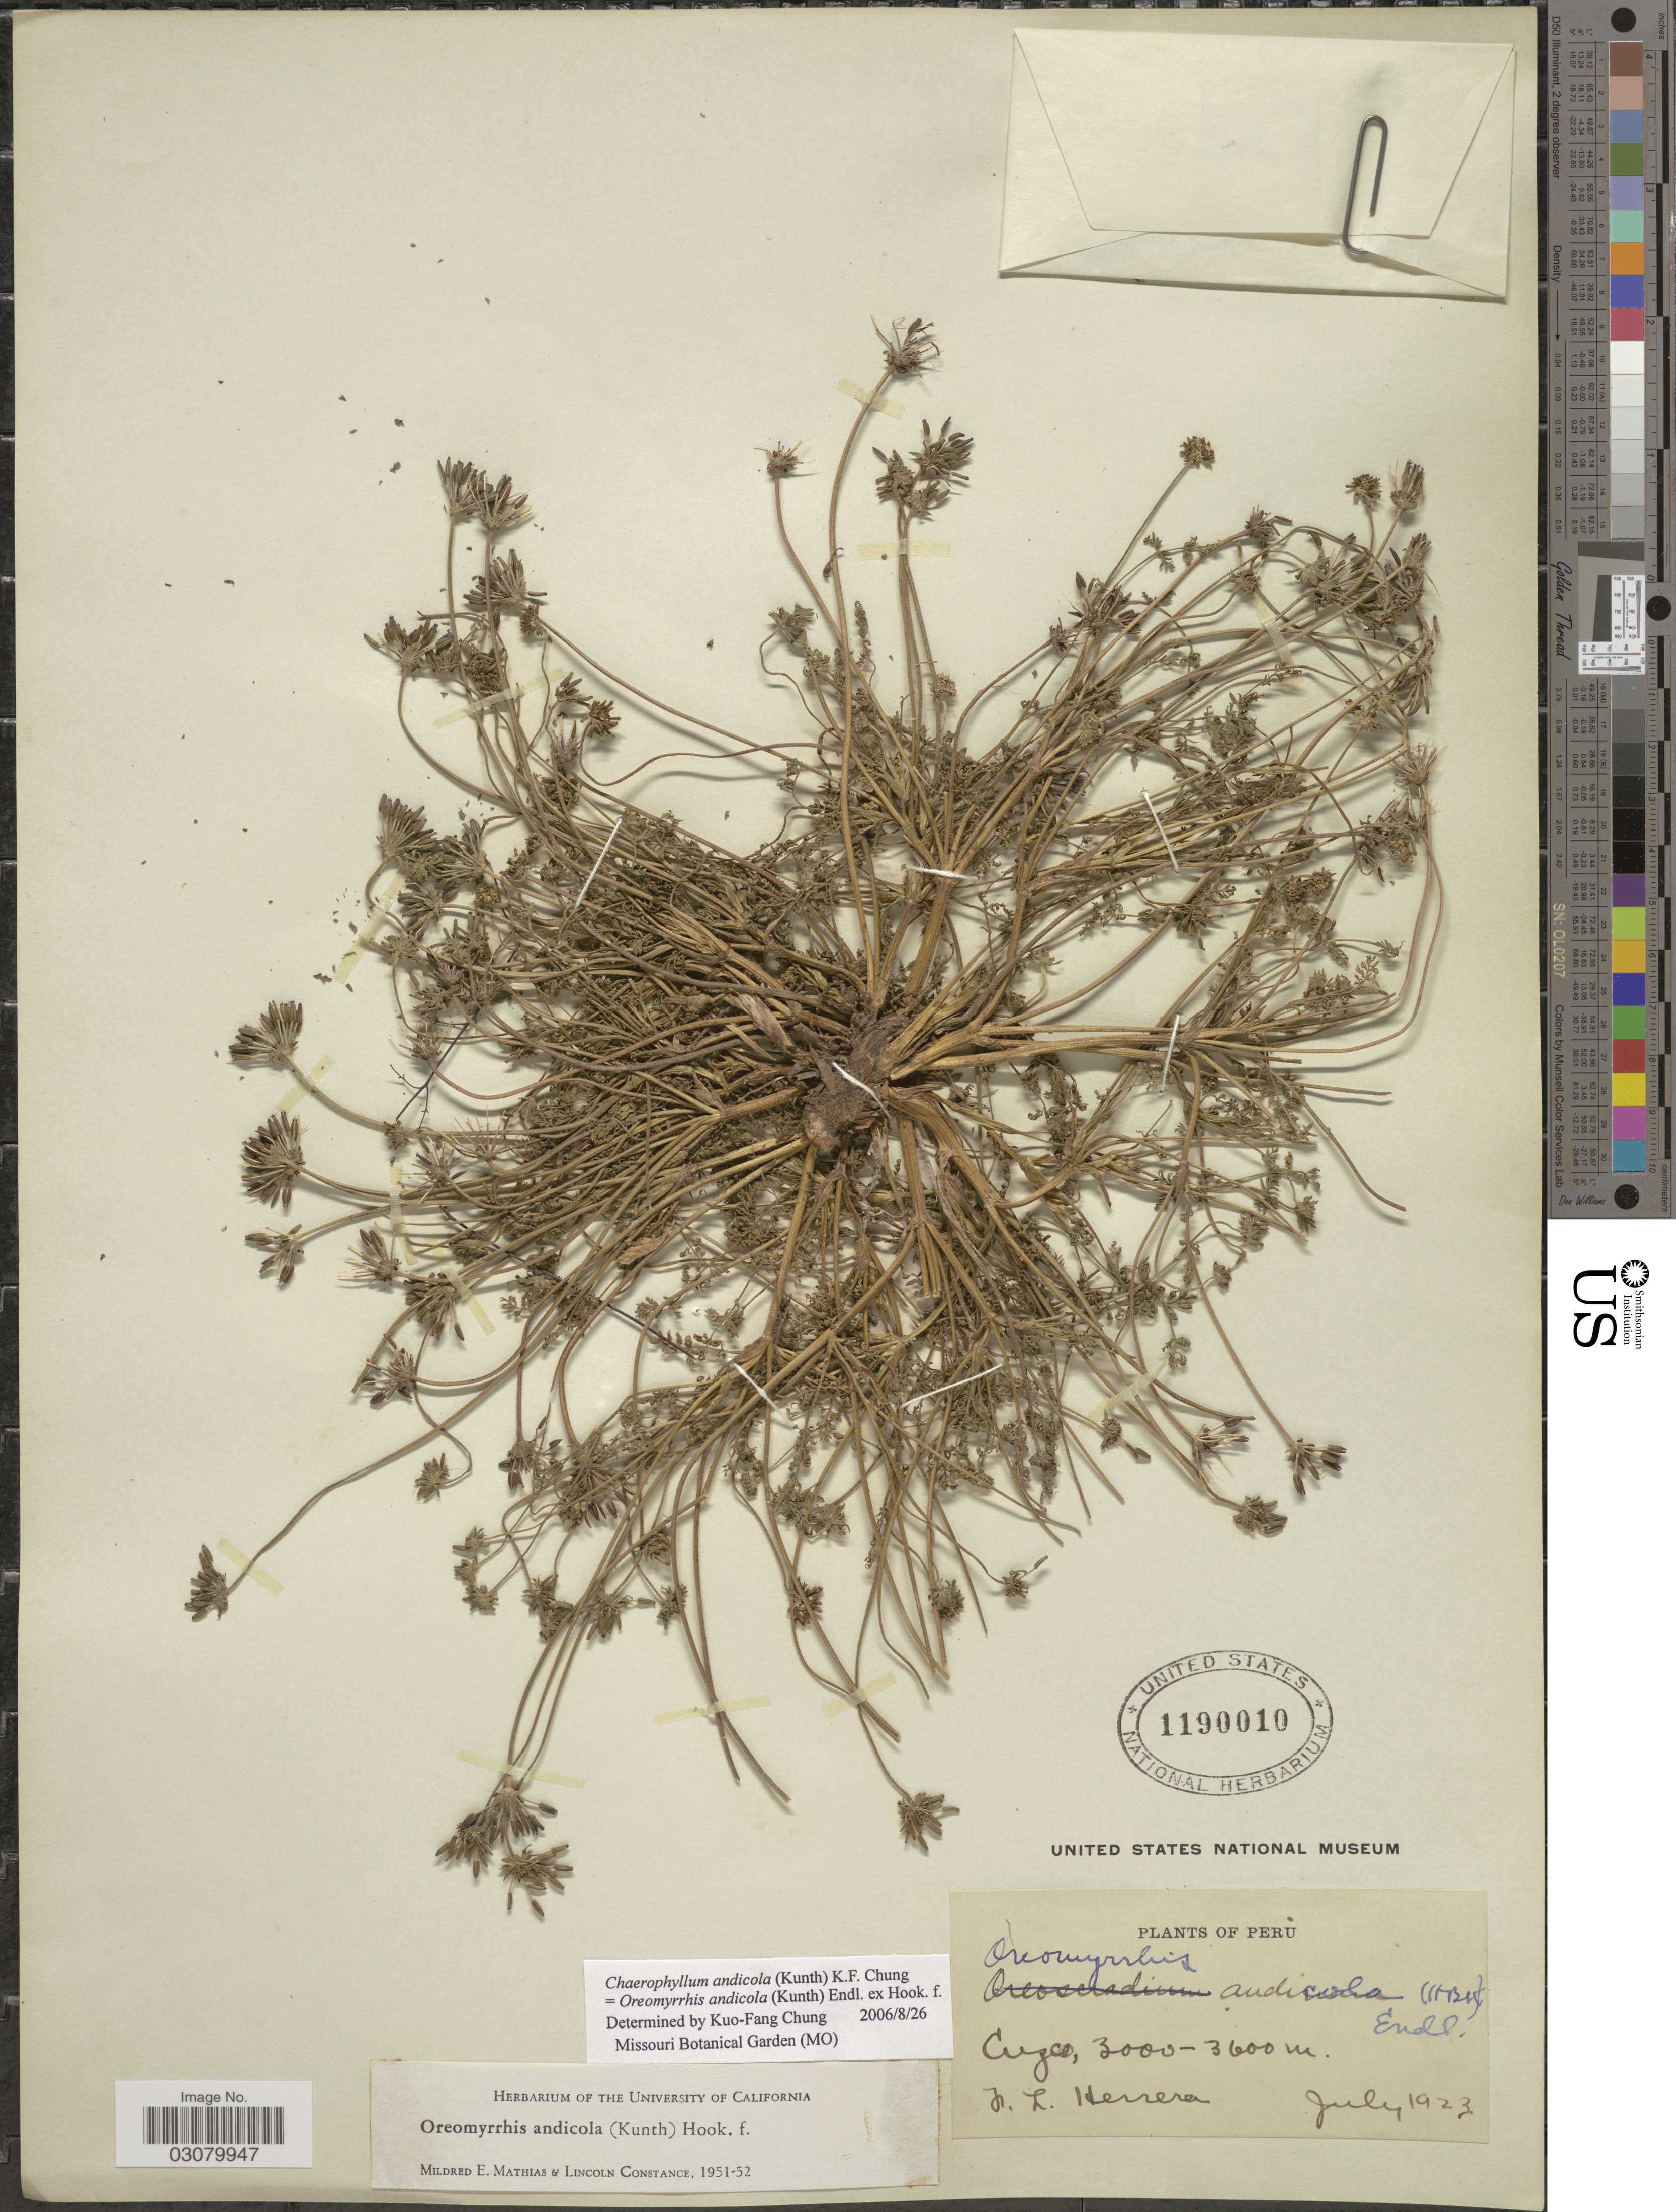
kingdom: Plantae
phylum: Tracheophyta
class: Magnoliopsida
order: Apiales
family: Apiaceae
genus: Oreomyrrhis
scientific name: Oreomyrrhis andicola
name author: (Kunth) Endl. ex Hook. f.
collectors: F. L. Herrera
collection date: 1923-07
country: Peru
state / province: Cusco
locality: Cuzco.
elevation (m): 3000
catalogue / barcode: US 1190010